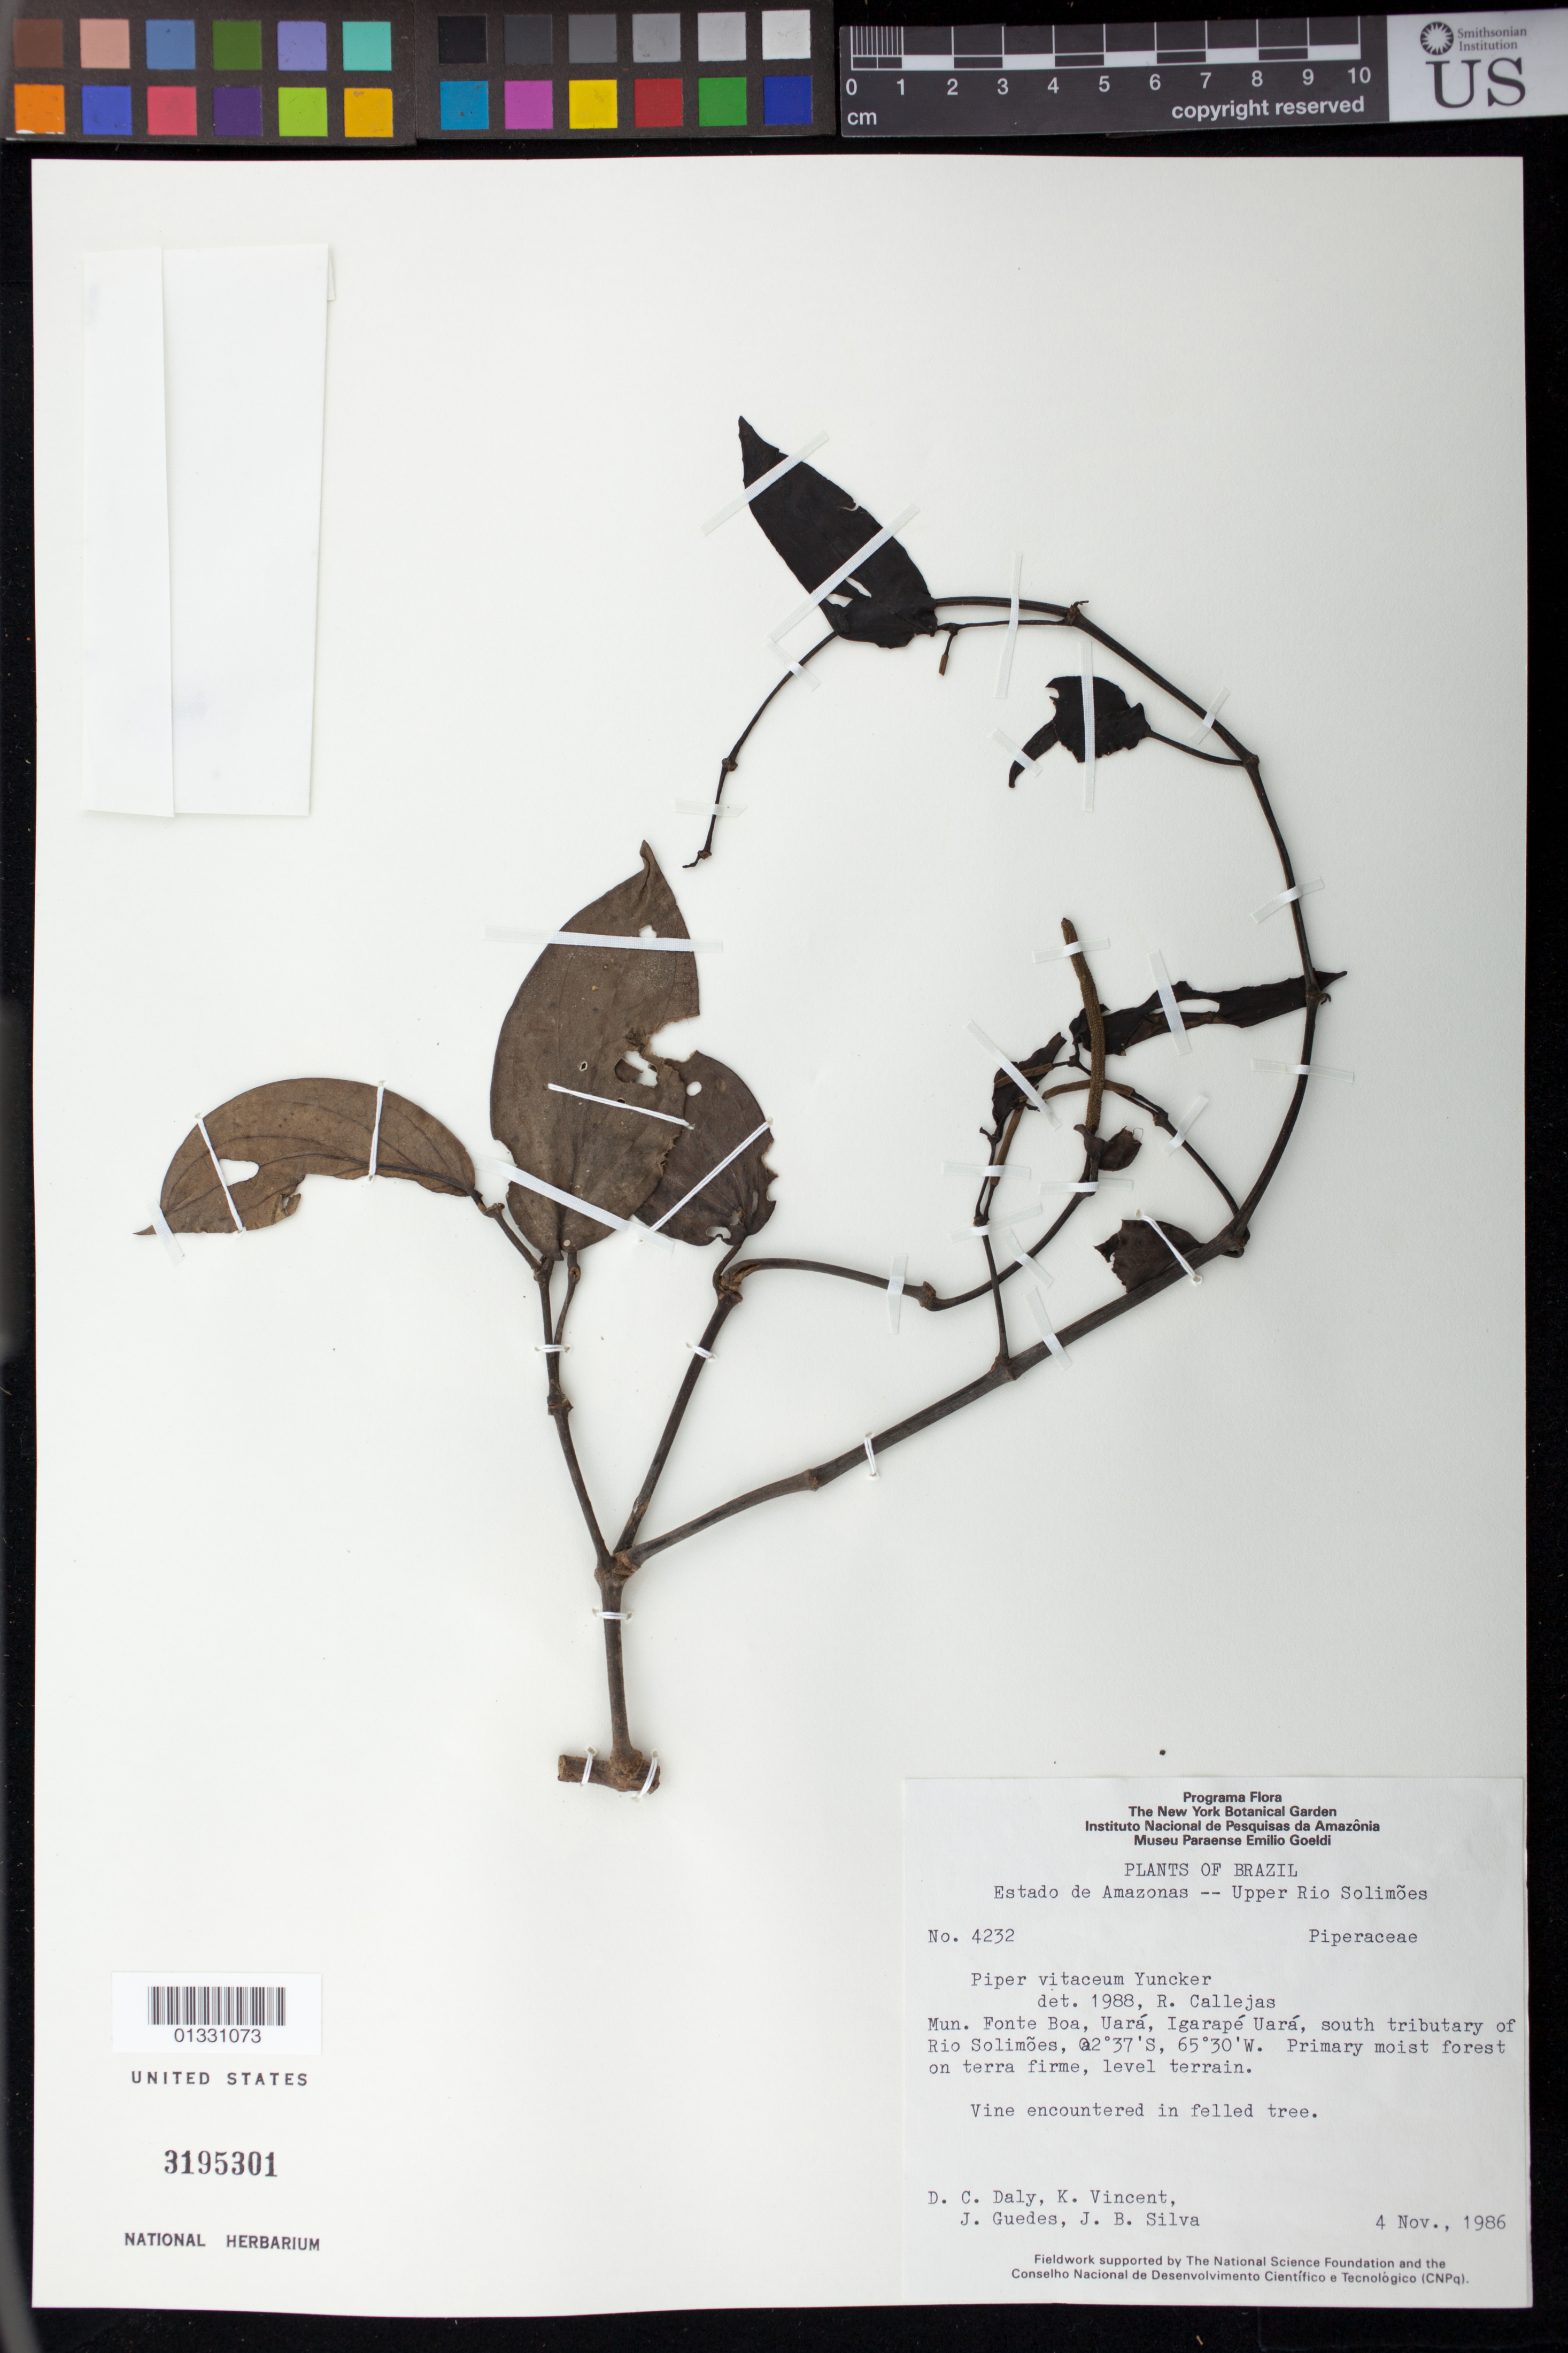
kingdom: Plantae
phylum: Tracheophyta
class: Magnoliopsida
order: Piperales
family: Piperaceae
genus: Piper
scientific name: Piper vitaceum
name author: Yunck.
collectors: D. C. Daly, K. Vincent, J. Guedes & J. B. F. Silva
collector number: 4232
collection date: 1986-11-04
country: Brazil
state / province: Amazonas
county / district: Fonte Boa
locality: Uará, Igarapé Uará, south tributary of Rio Solimões.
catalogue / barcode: US 3195301